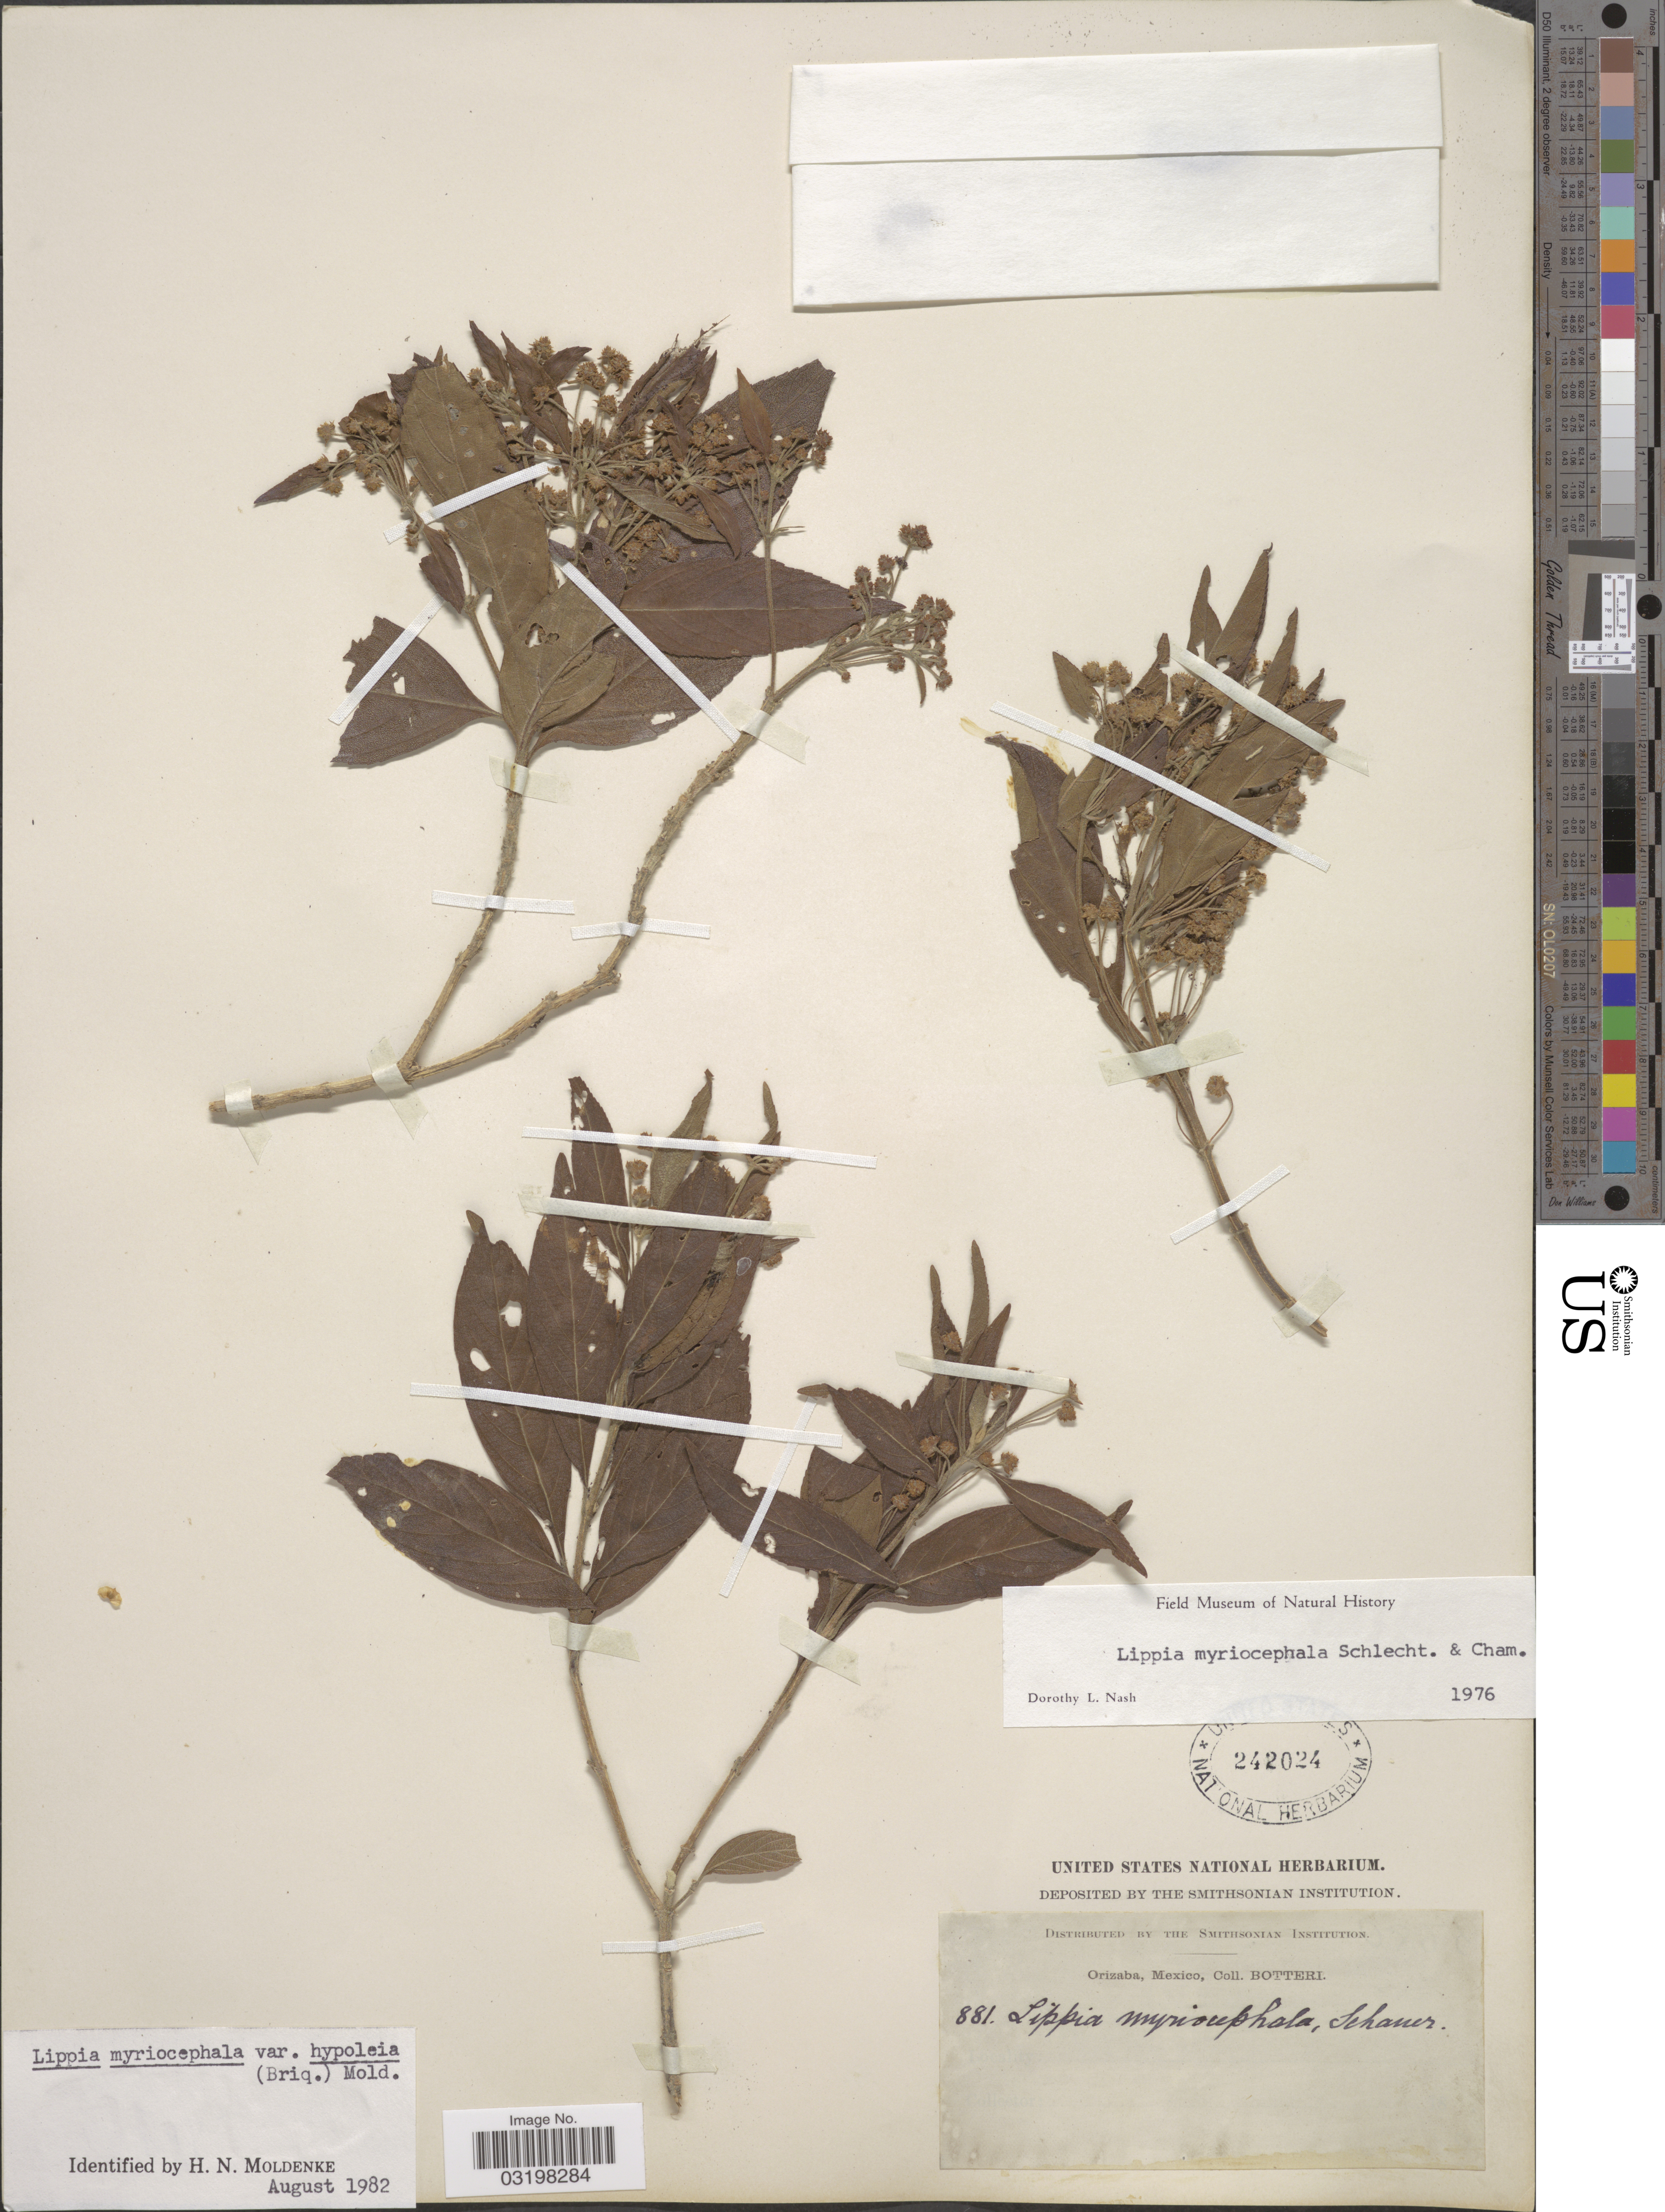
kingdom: Plantae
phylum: Tracheophyta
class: Magnoliopsida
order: Lamiales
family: Verbenaceae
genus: Lippia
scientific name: Lippia myriocephala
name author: Schltdl. & Cham.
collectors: M. Botteri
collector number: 881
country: Mexico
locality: Orizaba.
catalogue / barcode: US 242024